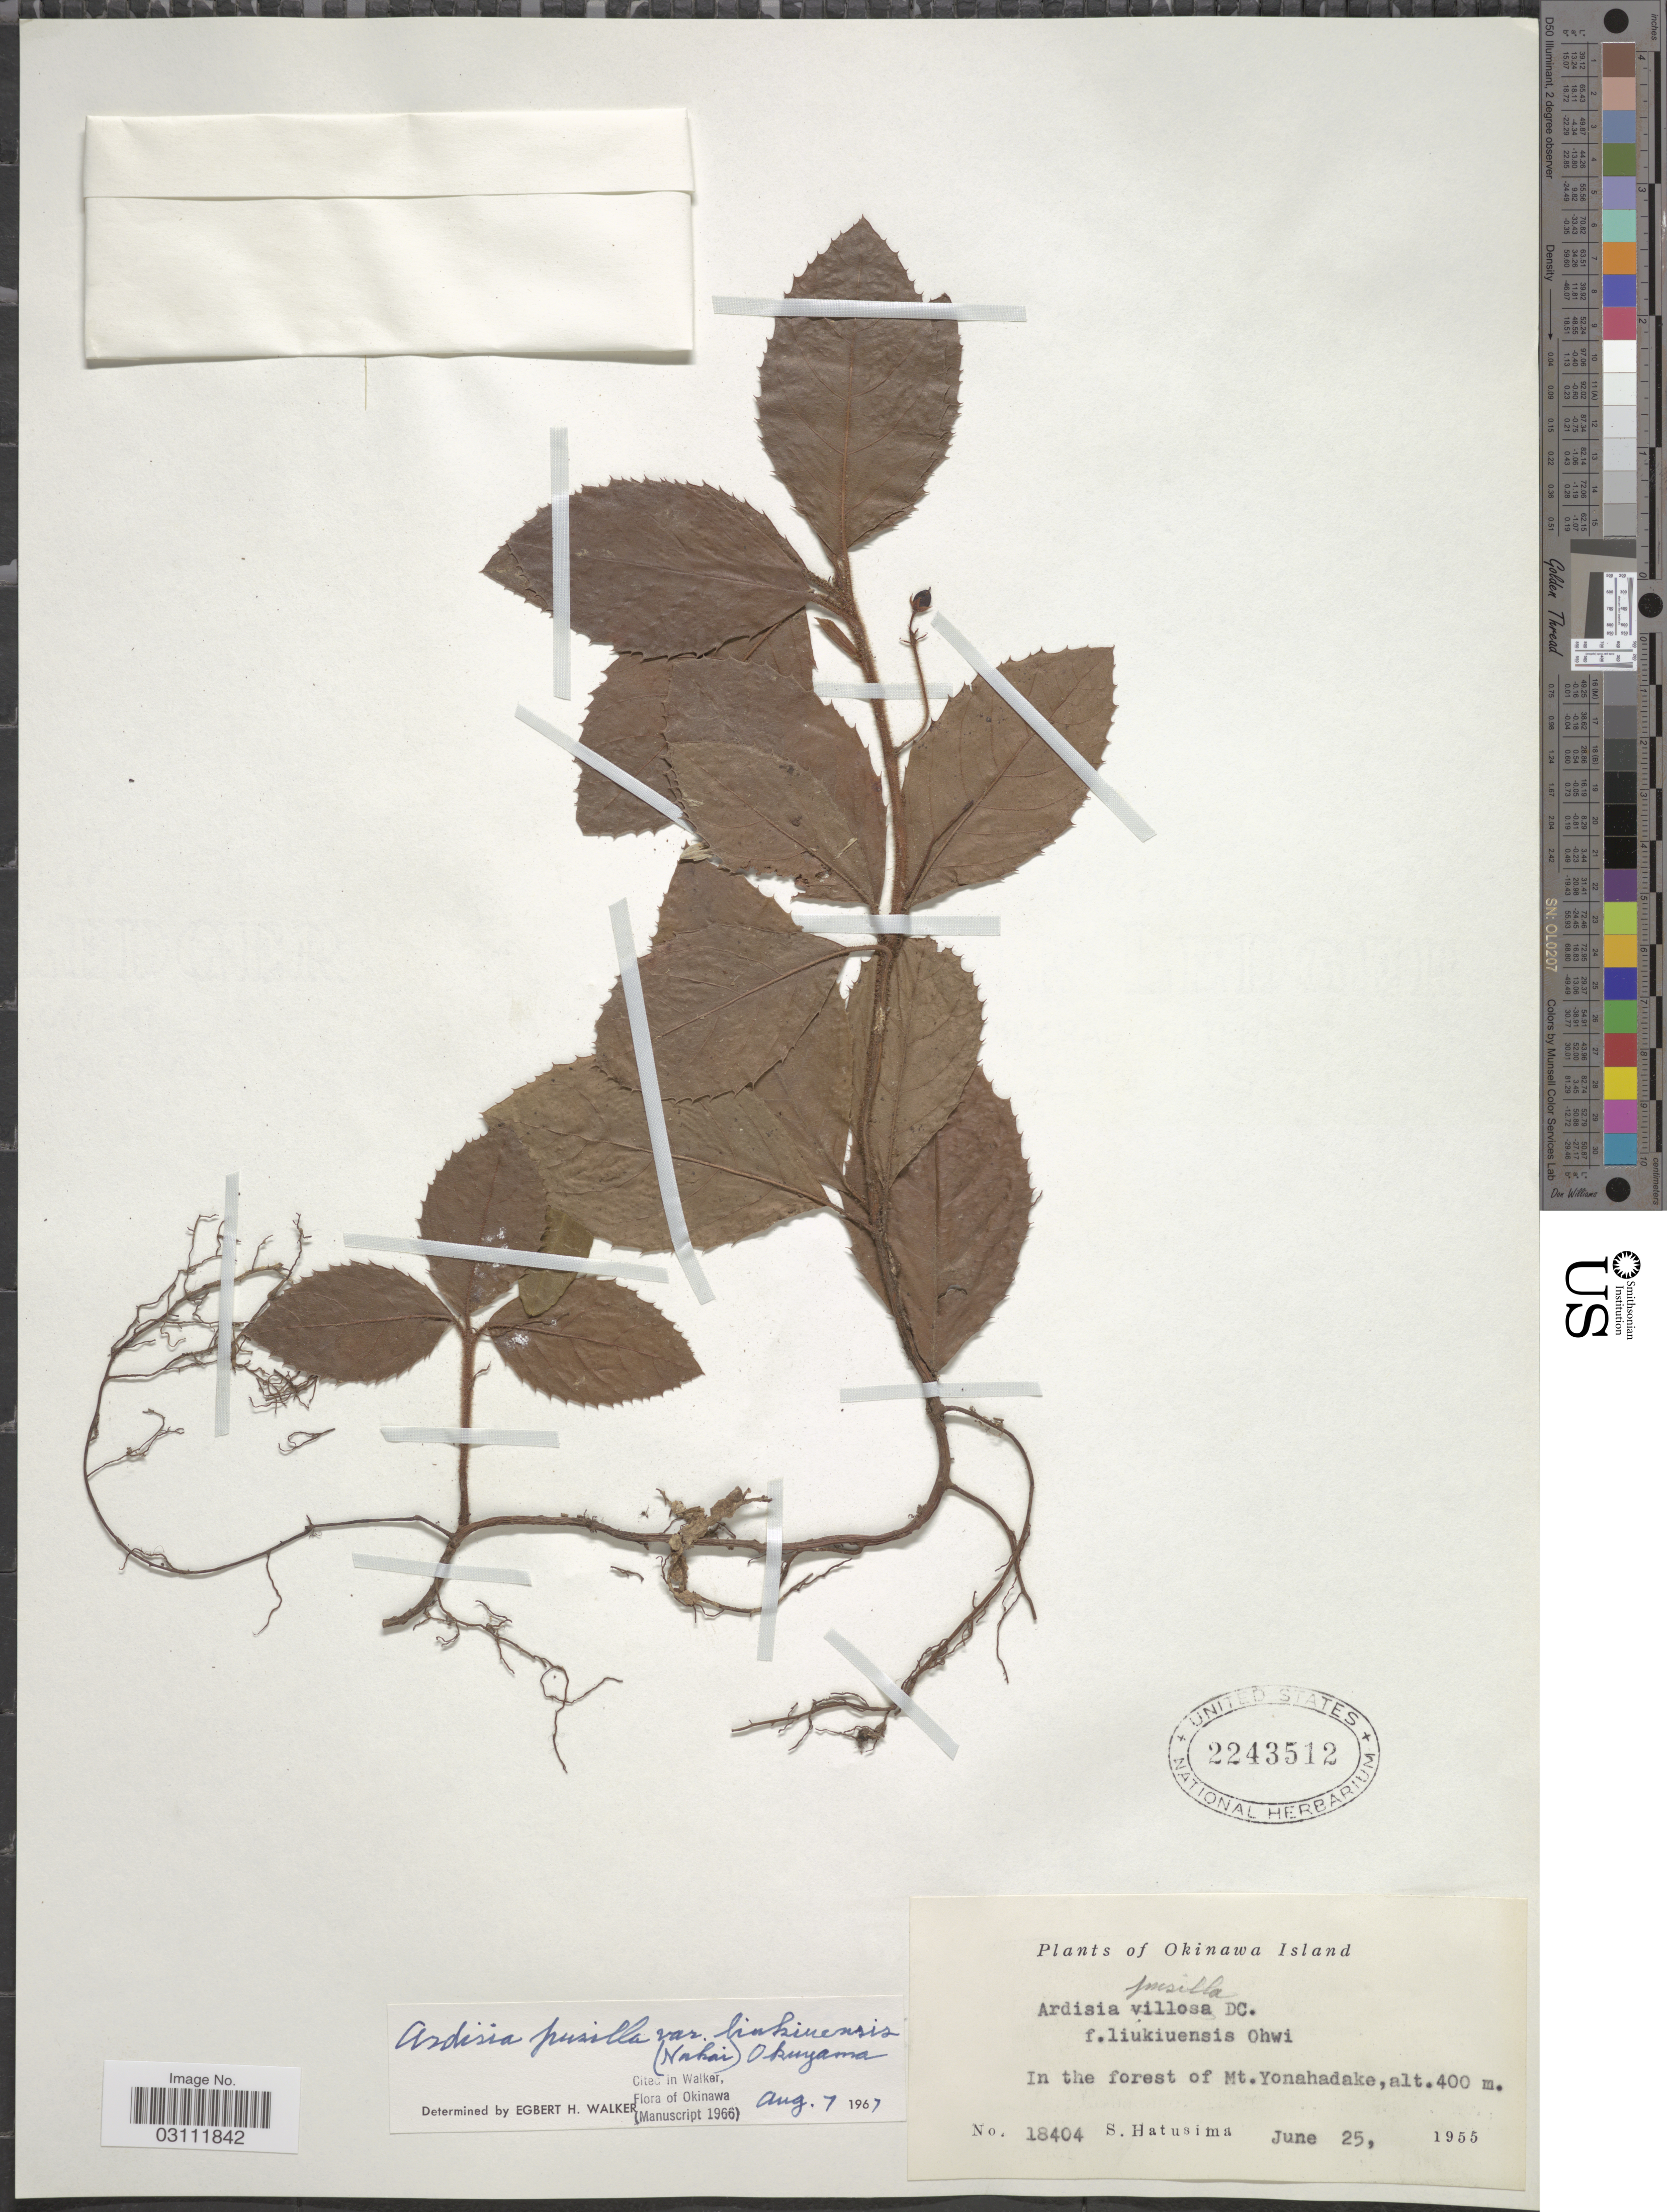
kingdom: Plantae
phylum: Tracheophyta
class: Magnoliopsida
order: Ericales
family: Primulaceae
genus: Ardisia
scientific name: Ardisia pusilla var. liukiuensis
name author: (Nakai) Okuyama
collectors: S. Hatusima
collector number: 18404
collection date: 1955-06-25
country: Japan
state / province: Okinawa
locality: In the forest of Mt. Yonahadake.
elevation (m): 400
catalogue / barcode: US 2243512